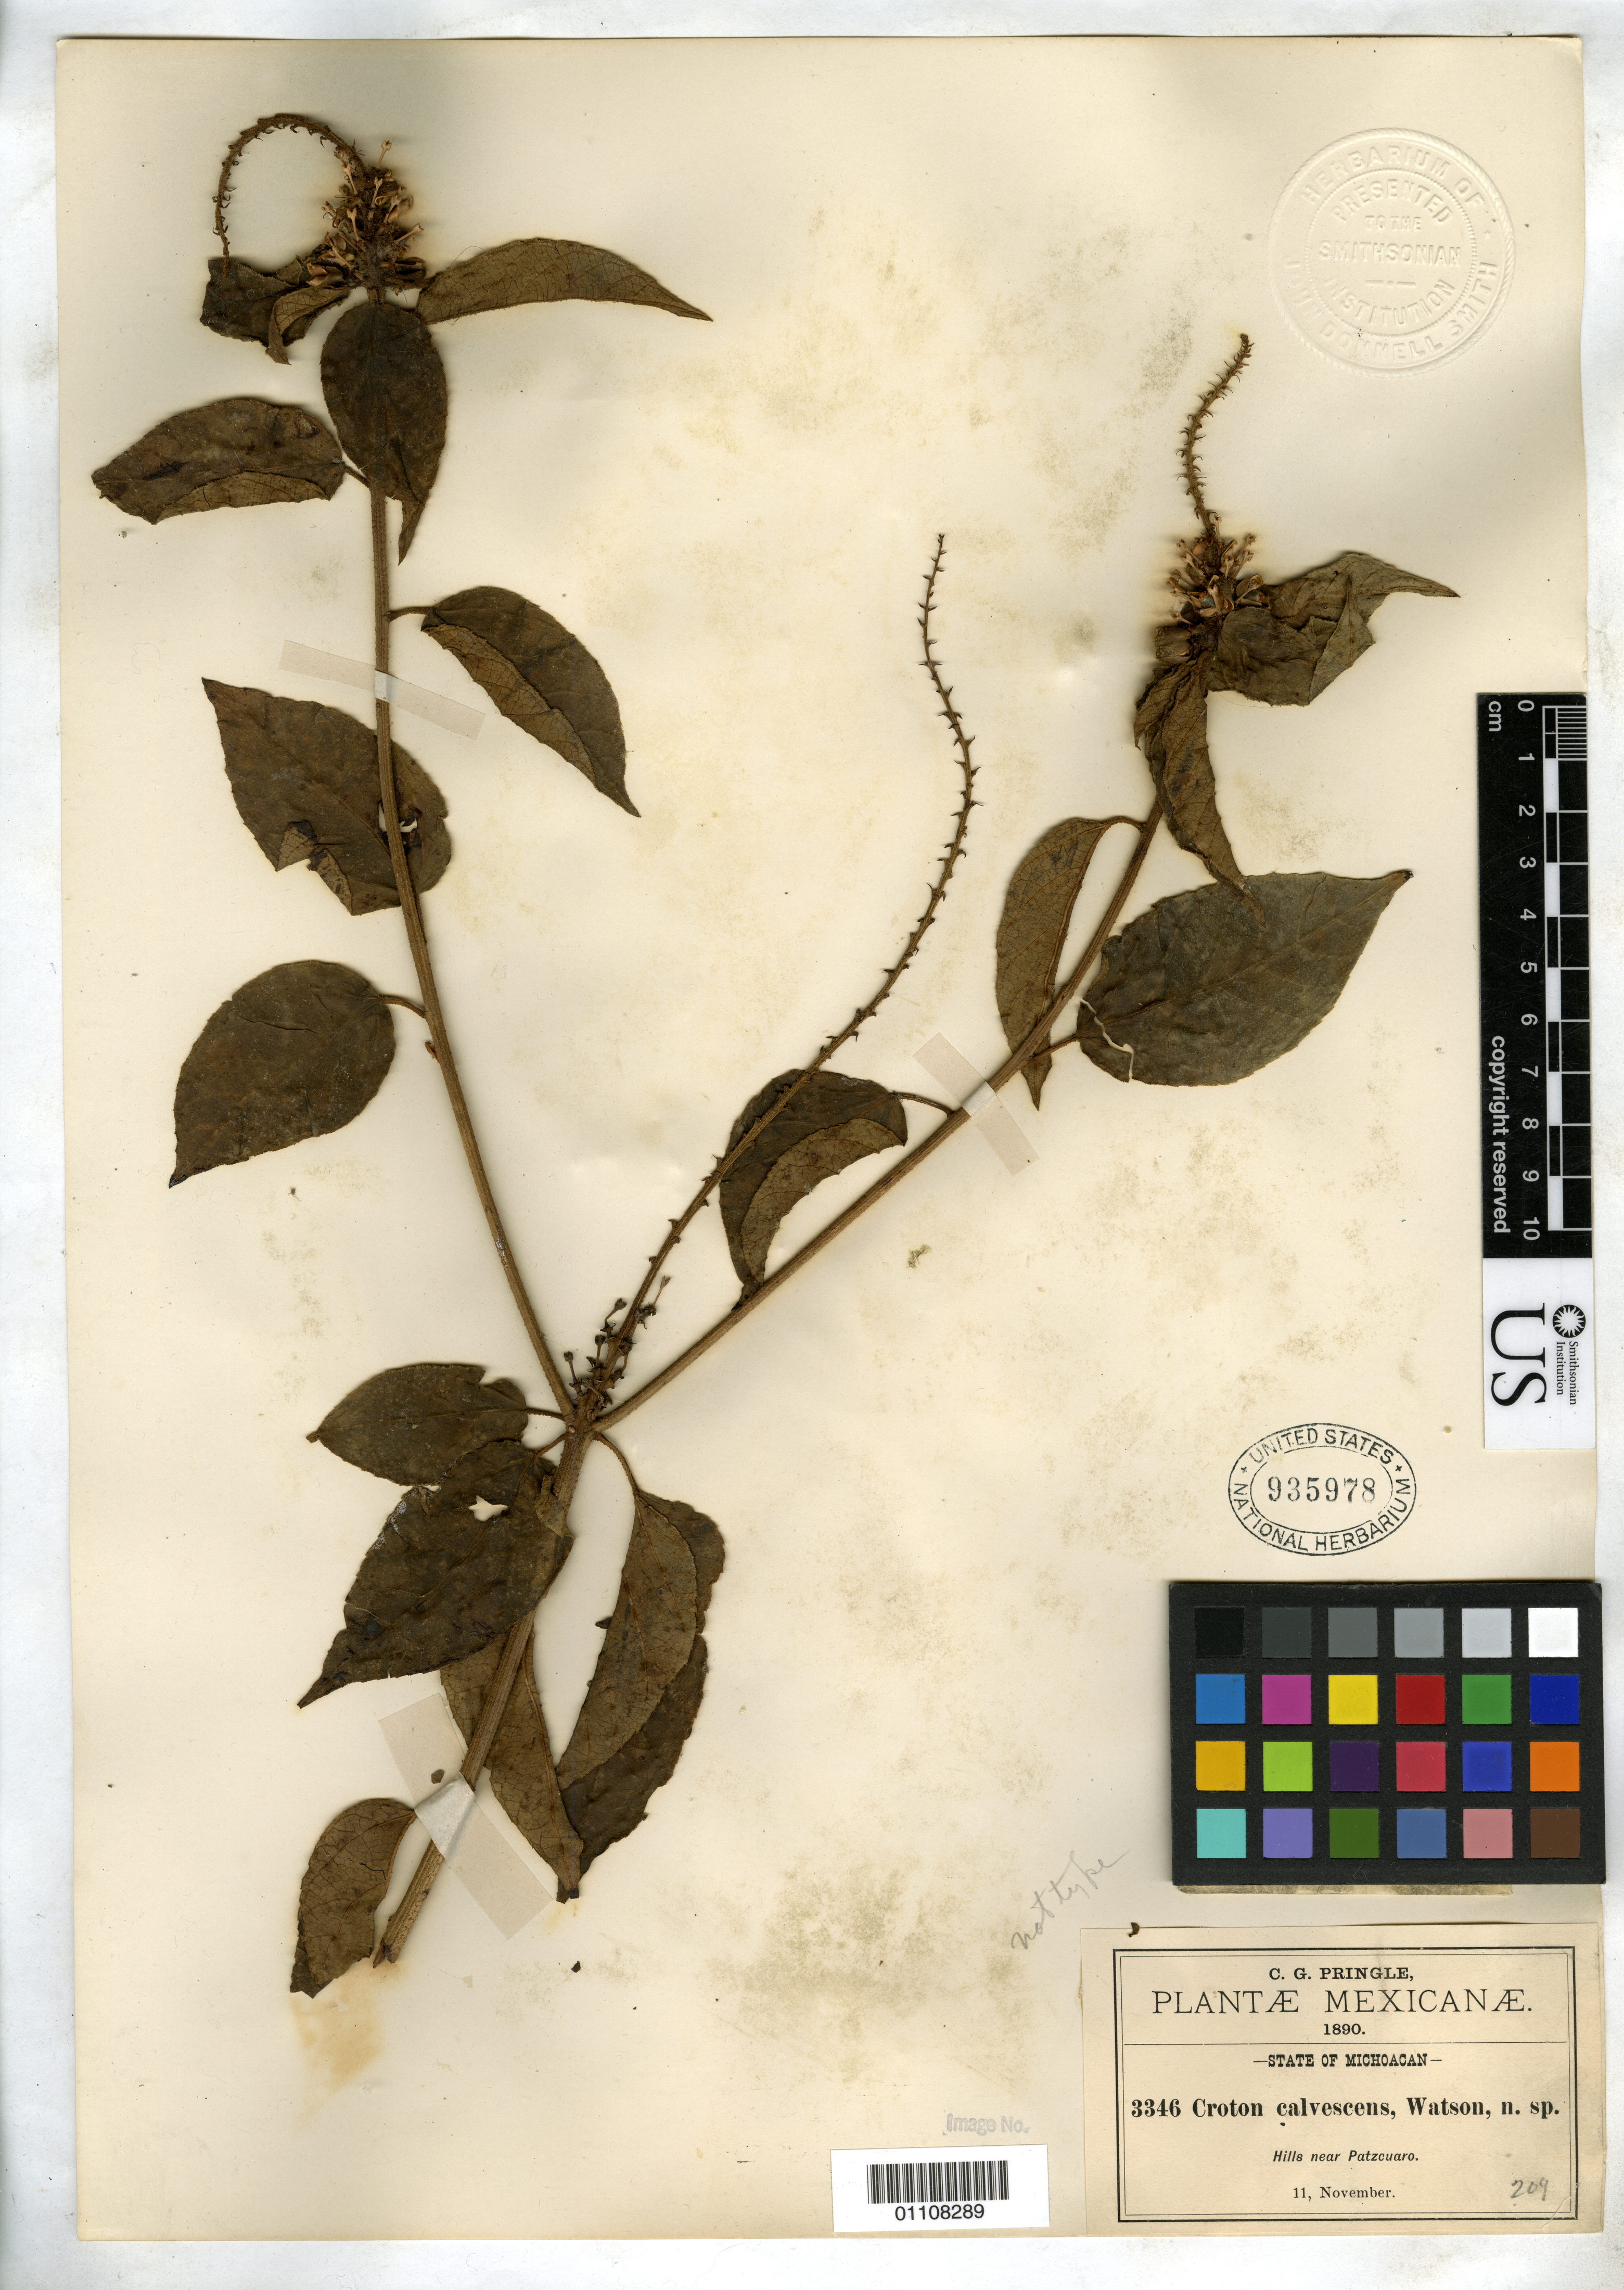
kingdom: Plantae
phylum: Tracheophyta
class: Magnoliopsida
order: Malpighiales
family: Euphorbiaceae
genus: Croton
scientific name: Croton calvescens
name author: S. Watson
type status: Syntype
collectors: C. G. Pringle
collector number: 3346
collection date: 1890-11-11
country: Mexico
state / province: Michoacan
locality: Hills near Patzcuaro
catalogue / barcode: US 935978